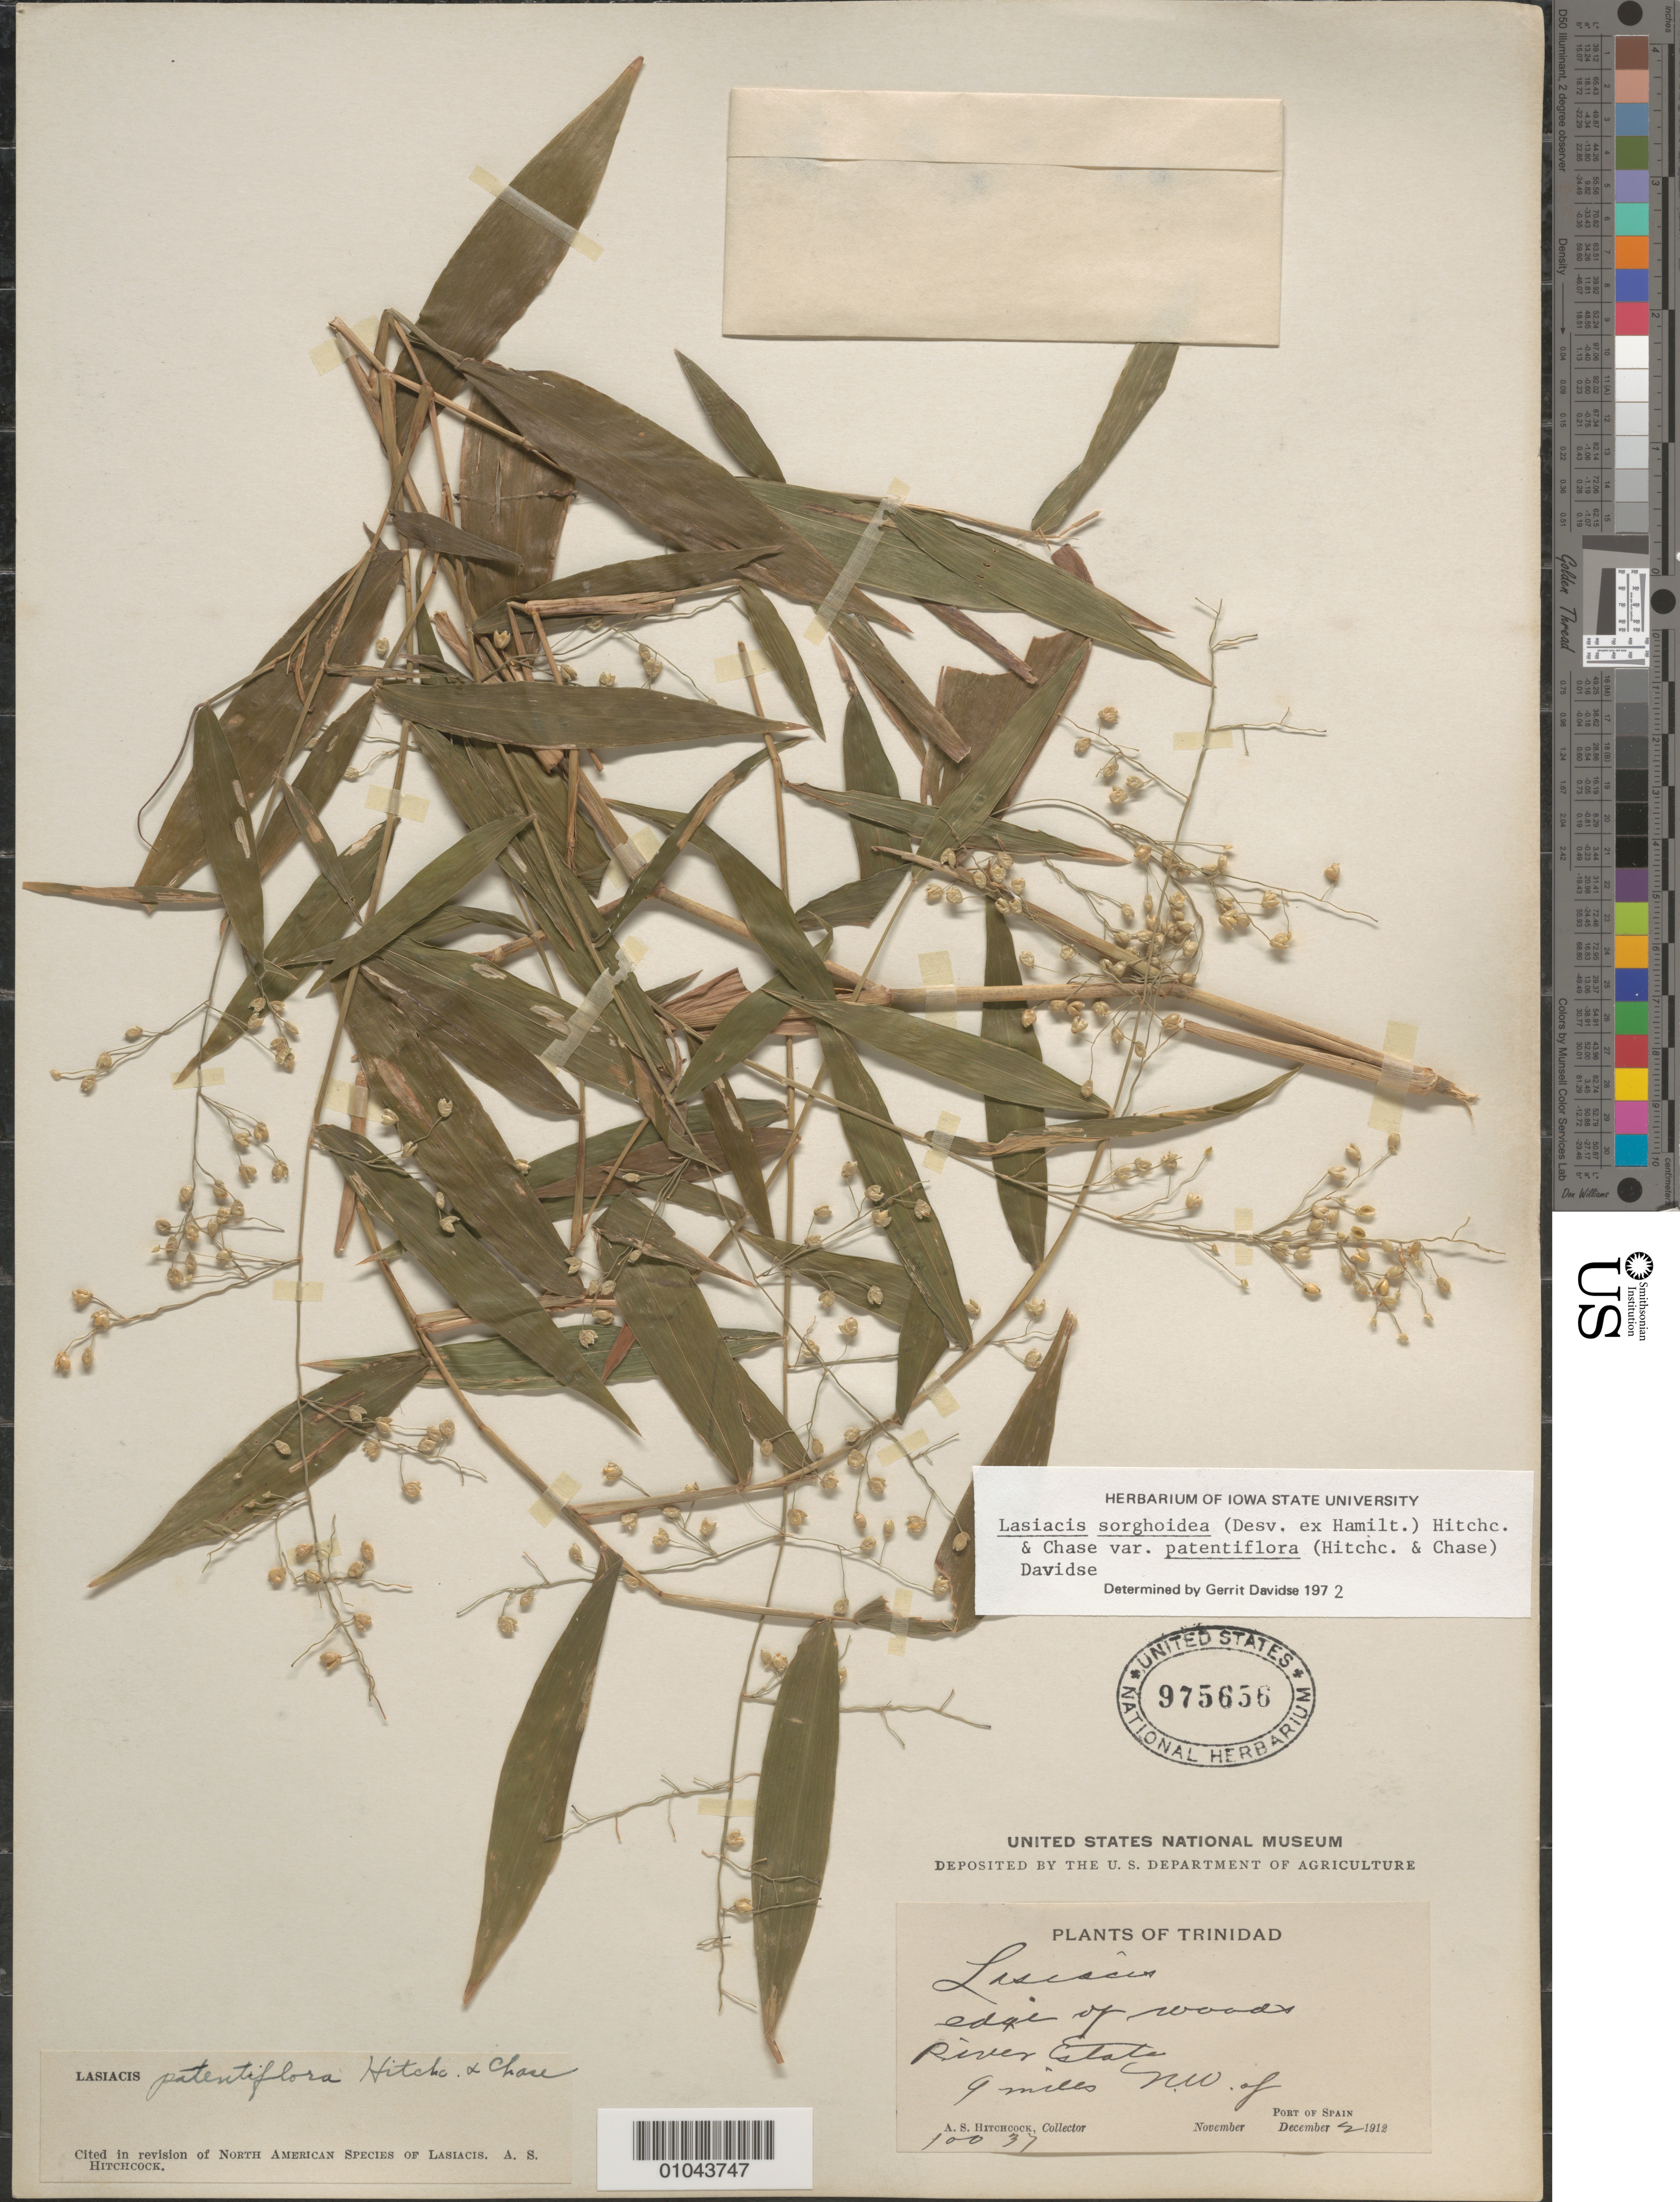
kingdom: Plantae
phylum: Tracheophyta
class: Liliopsida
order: Poales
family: Poaceae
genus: Lasiacis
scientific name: Lasiacis sorghoidea var. patentiflora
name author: (Hitchc. & Chase) Davidse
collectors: A. S. Hitchcock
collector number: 10037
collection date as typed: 02 Dec 1912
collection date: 1912-12-02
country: Trinidad and Tobago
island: Trinidad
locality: Edge of woods, River Estate, 9 miles NW of Port of Spain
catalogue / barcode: US 975656